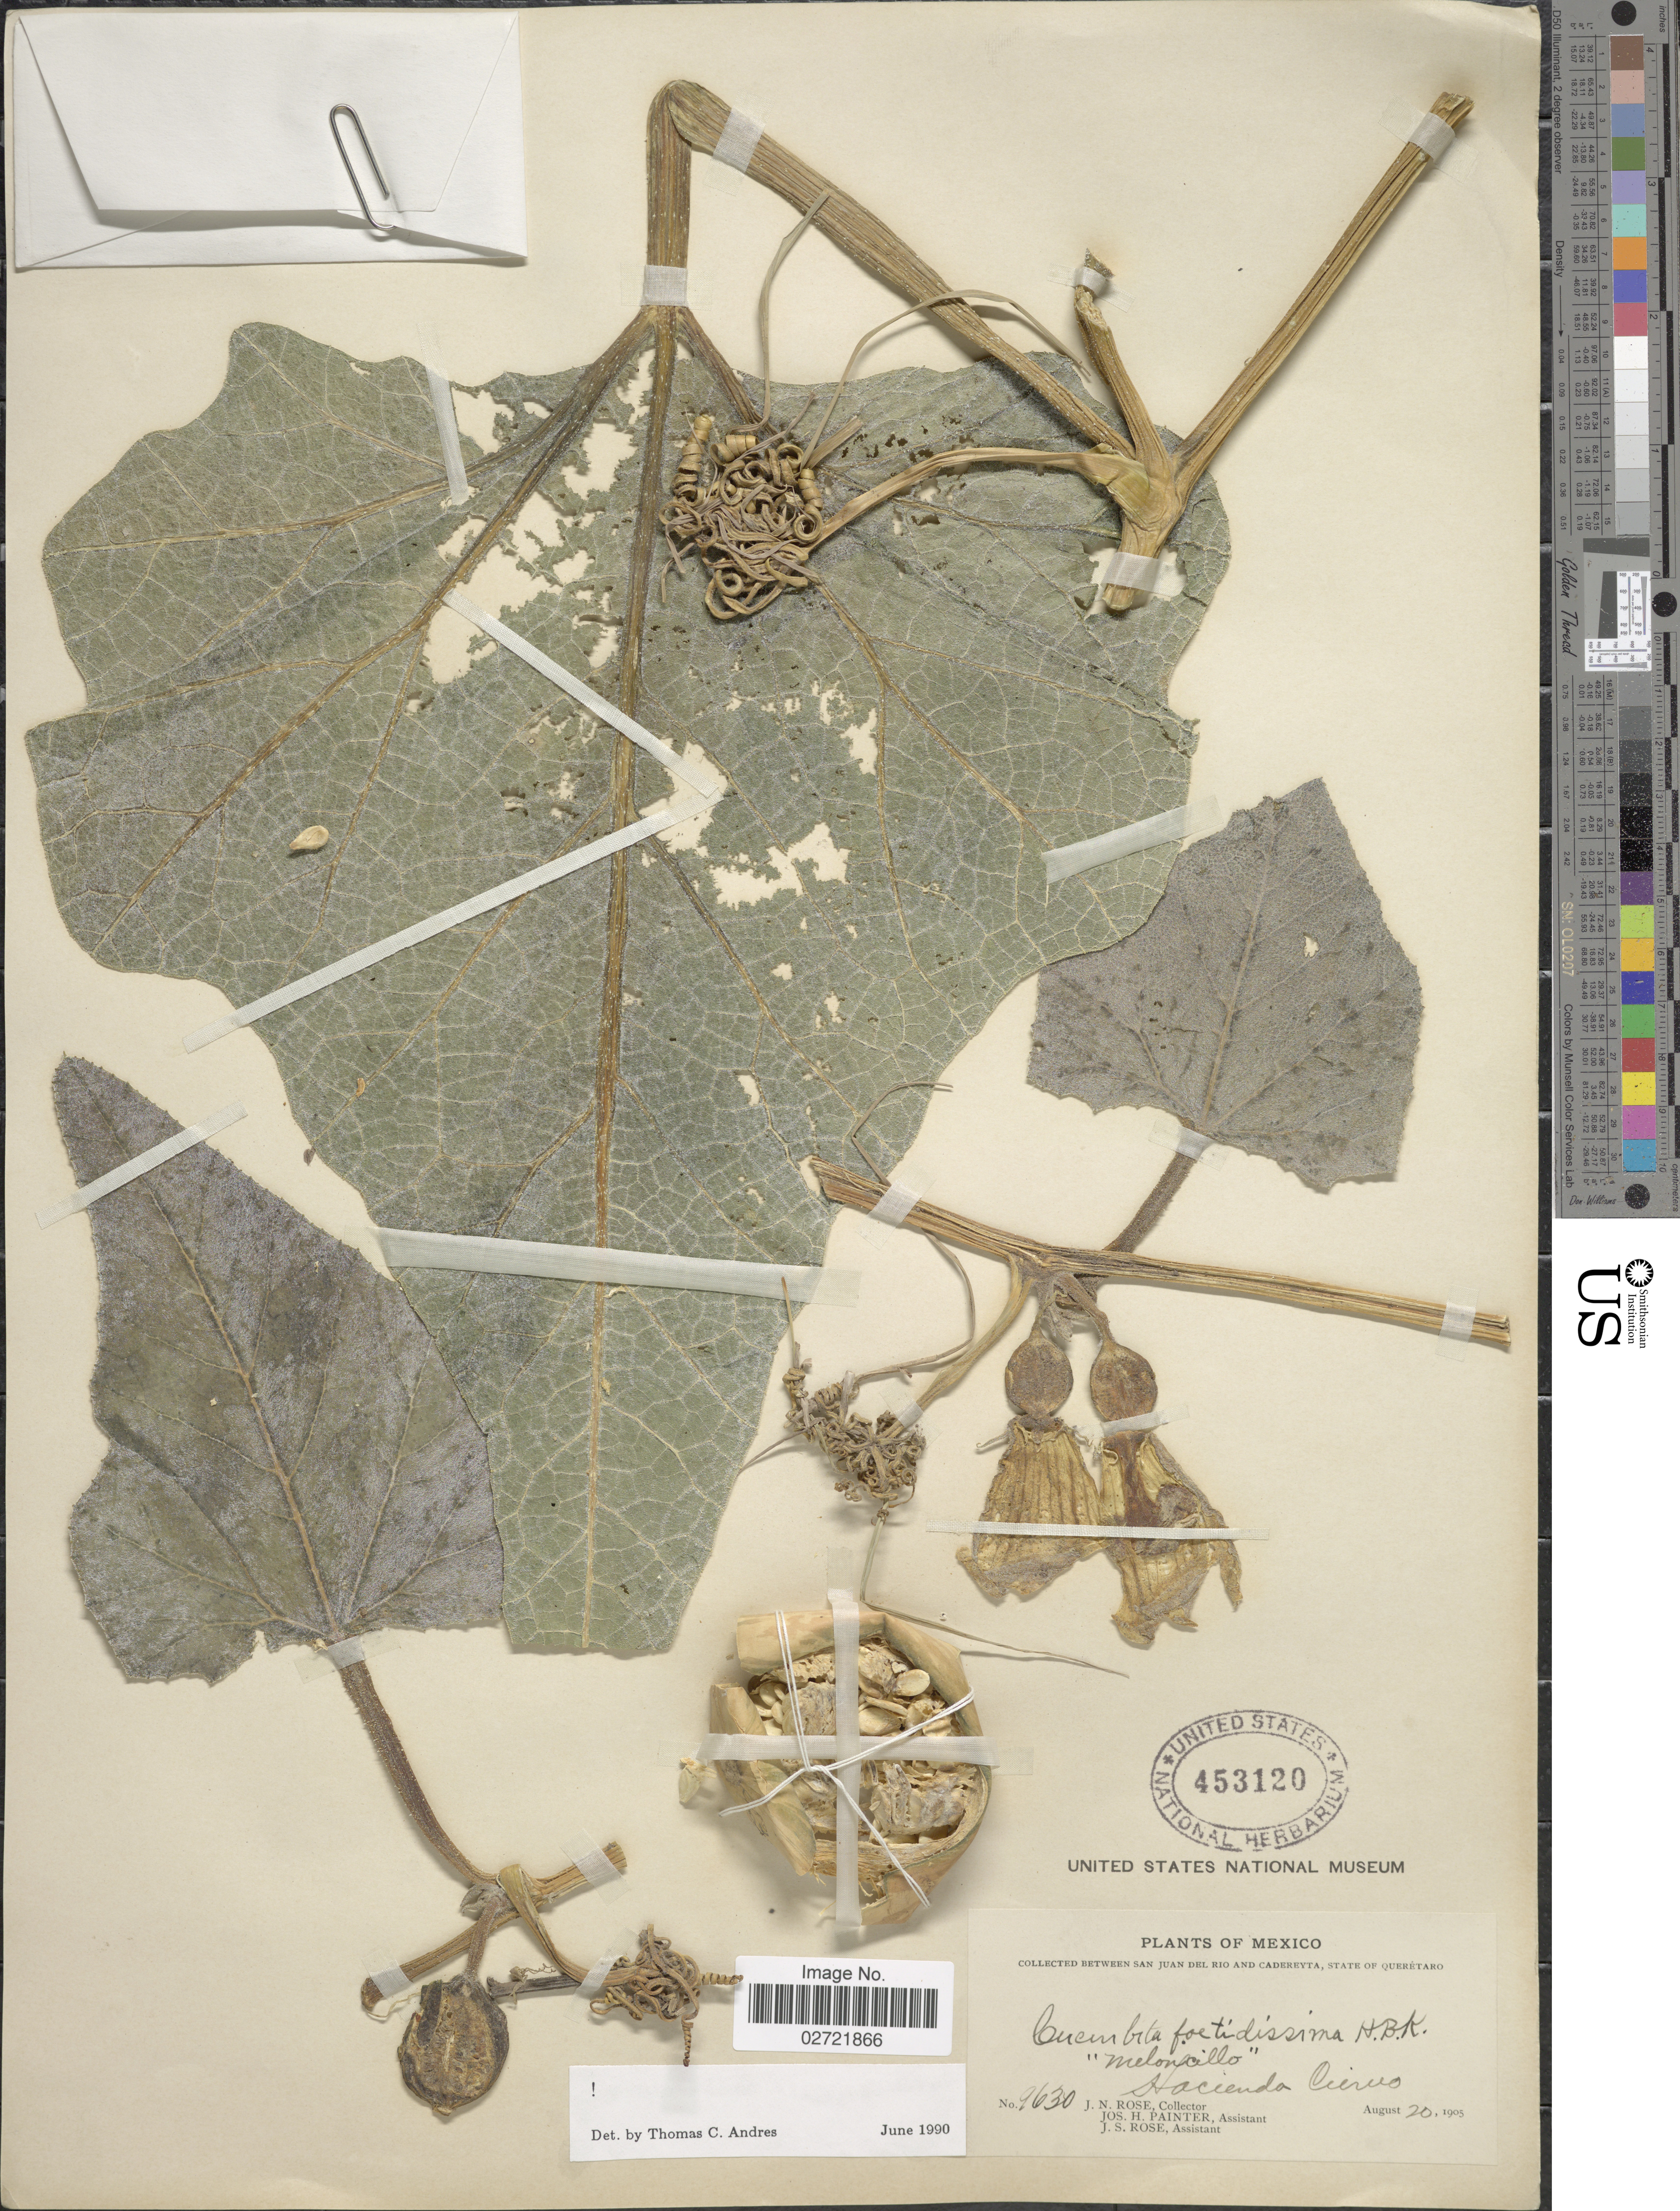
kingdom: Plantae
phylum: Tracheophyta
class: Magnoliopsida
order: Cucurbitales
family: Cucurbitaceae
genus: Cucurbita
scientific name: Cucurbita foetidissima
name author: Kunth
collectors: J. N. Rose, J. H. Painter & J. S. Rose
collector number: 9630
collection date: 1905-08-20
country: Mexico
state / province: Querétaro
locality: Between San Juan del Rio and Cadereyta, Hacienda Ciervo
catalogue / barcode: US 453120